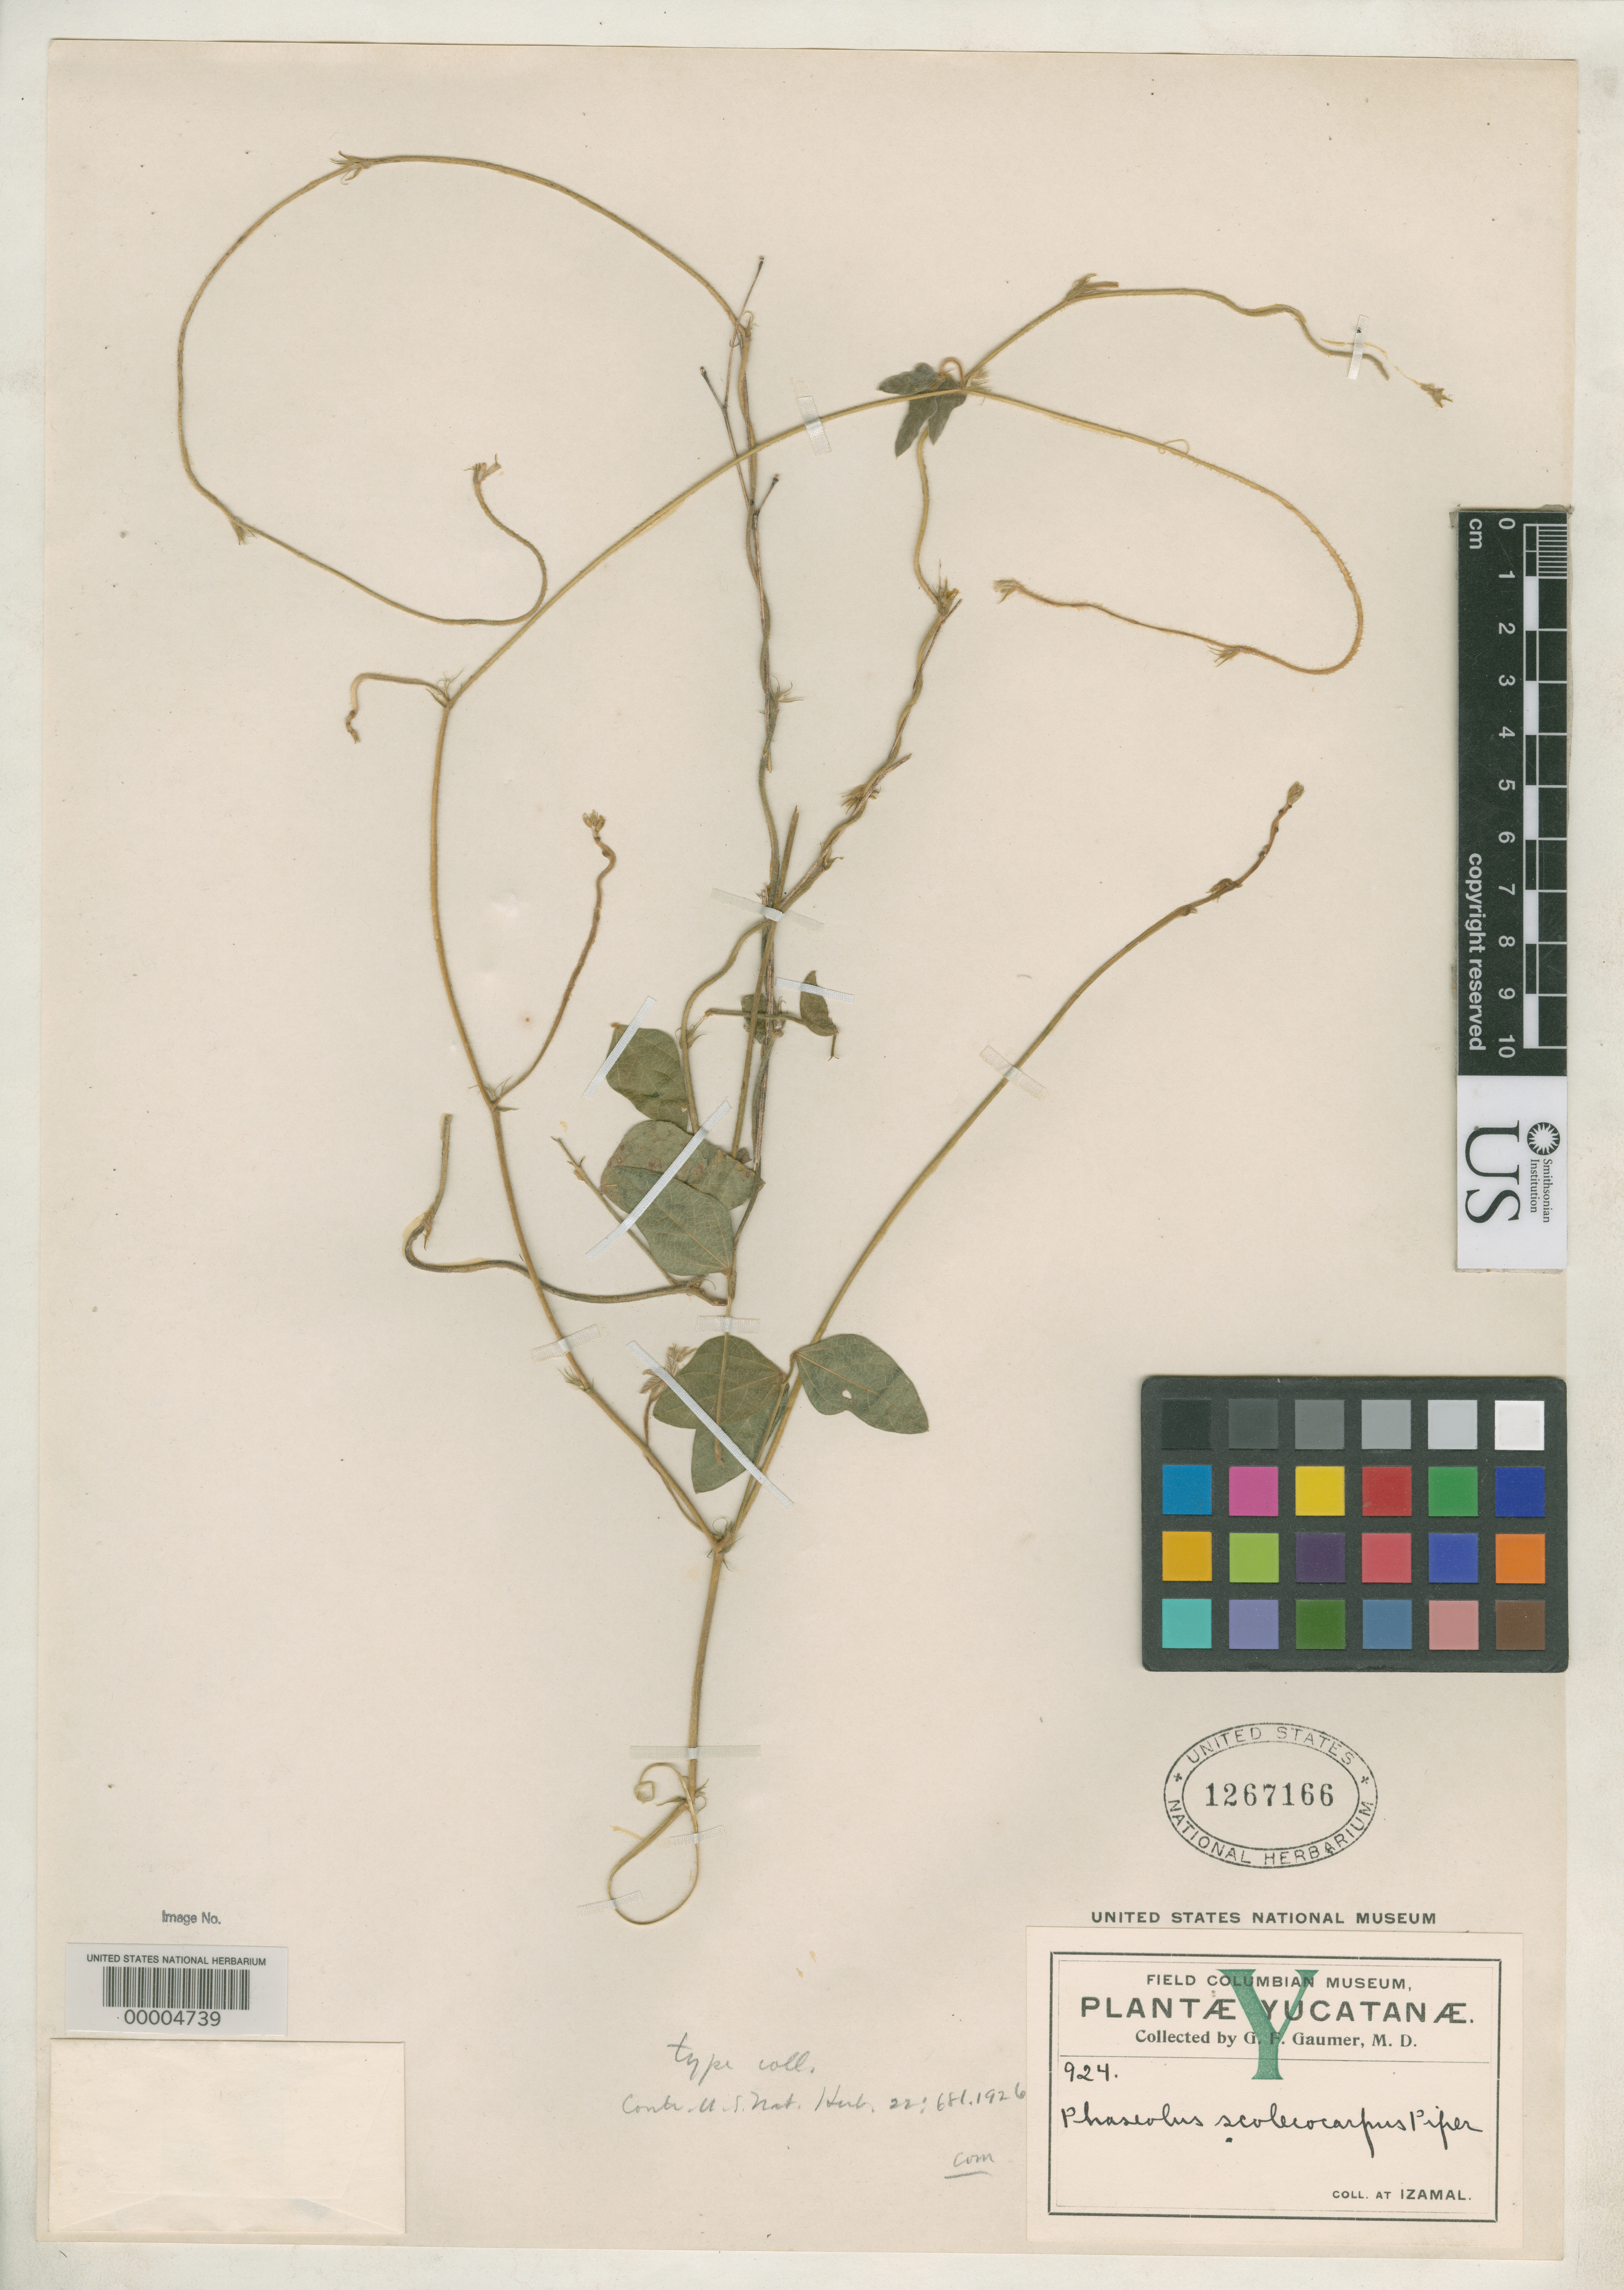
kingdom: Plantae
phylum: Tracheophyta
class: Magnoliopsida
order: Fabales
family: Fabaceae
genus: Phaseolus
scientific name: Phaseolus scolecocarpus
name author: Piper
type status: Isotype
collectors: G. F. Gaumer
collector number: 924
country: Mexico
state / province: Yucatán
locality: Izamal.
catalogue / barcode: US 1267166